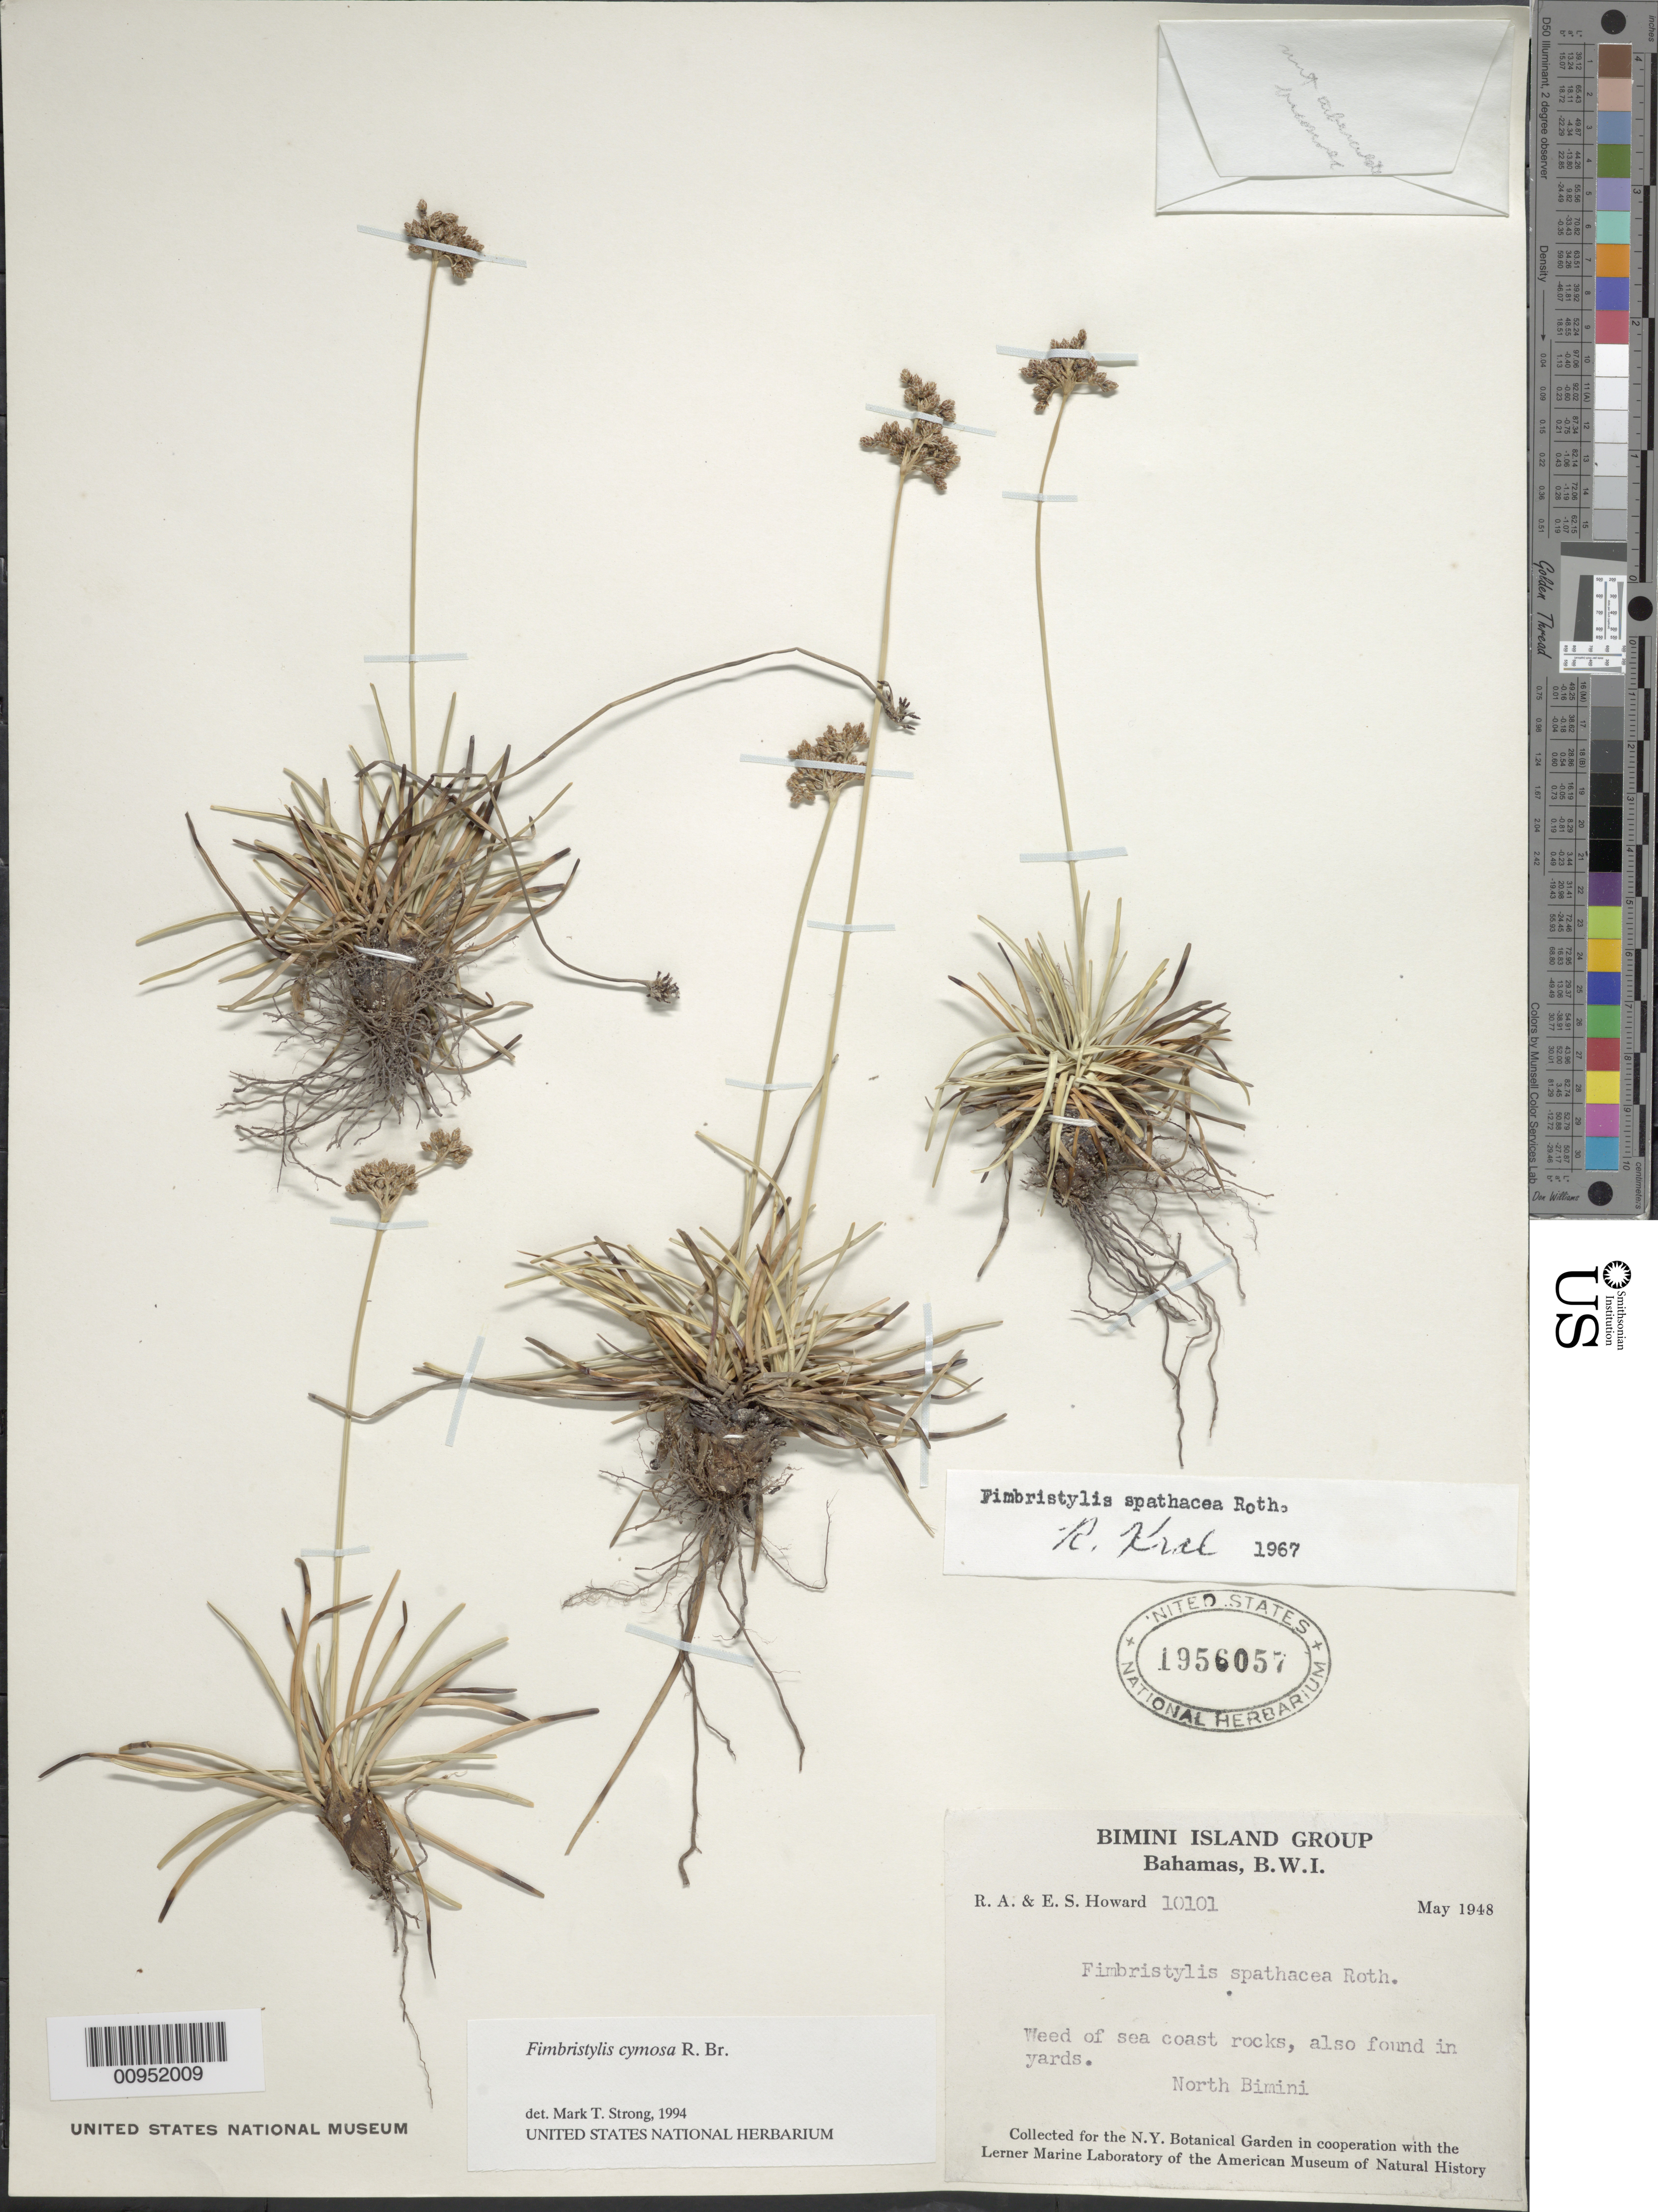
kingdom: Plantae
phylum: Tracheophyta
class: Liliopsida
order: Poales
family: Cyperaceae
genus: Fimbristylis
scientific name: Fimbristylis cymosa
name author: R. Br.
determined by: Strong, M. T., (US), Smithsonian Institution - National Museum of Natural History (UNITED STATES)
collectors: R. A. Howard & E. S. Howard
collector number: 10101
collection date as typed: May 1948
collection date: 1948-05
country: Bahamas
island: North Bimini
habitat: Sea coast rocks, and in yards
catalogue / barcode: US 1956057